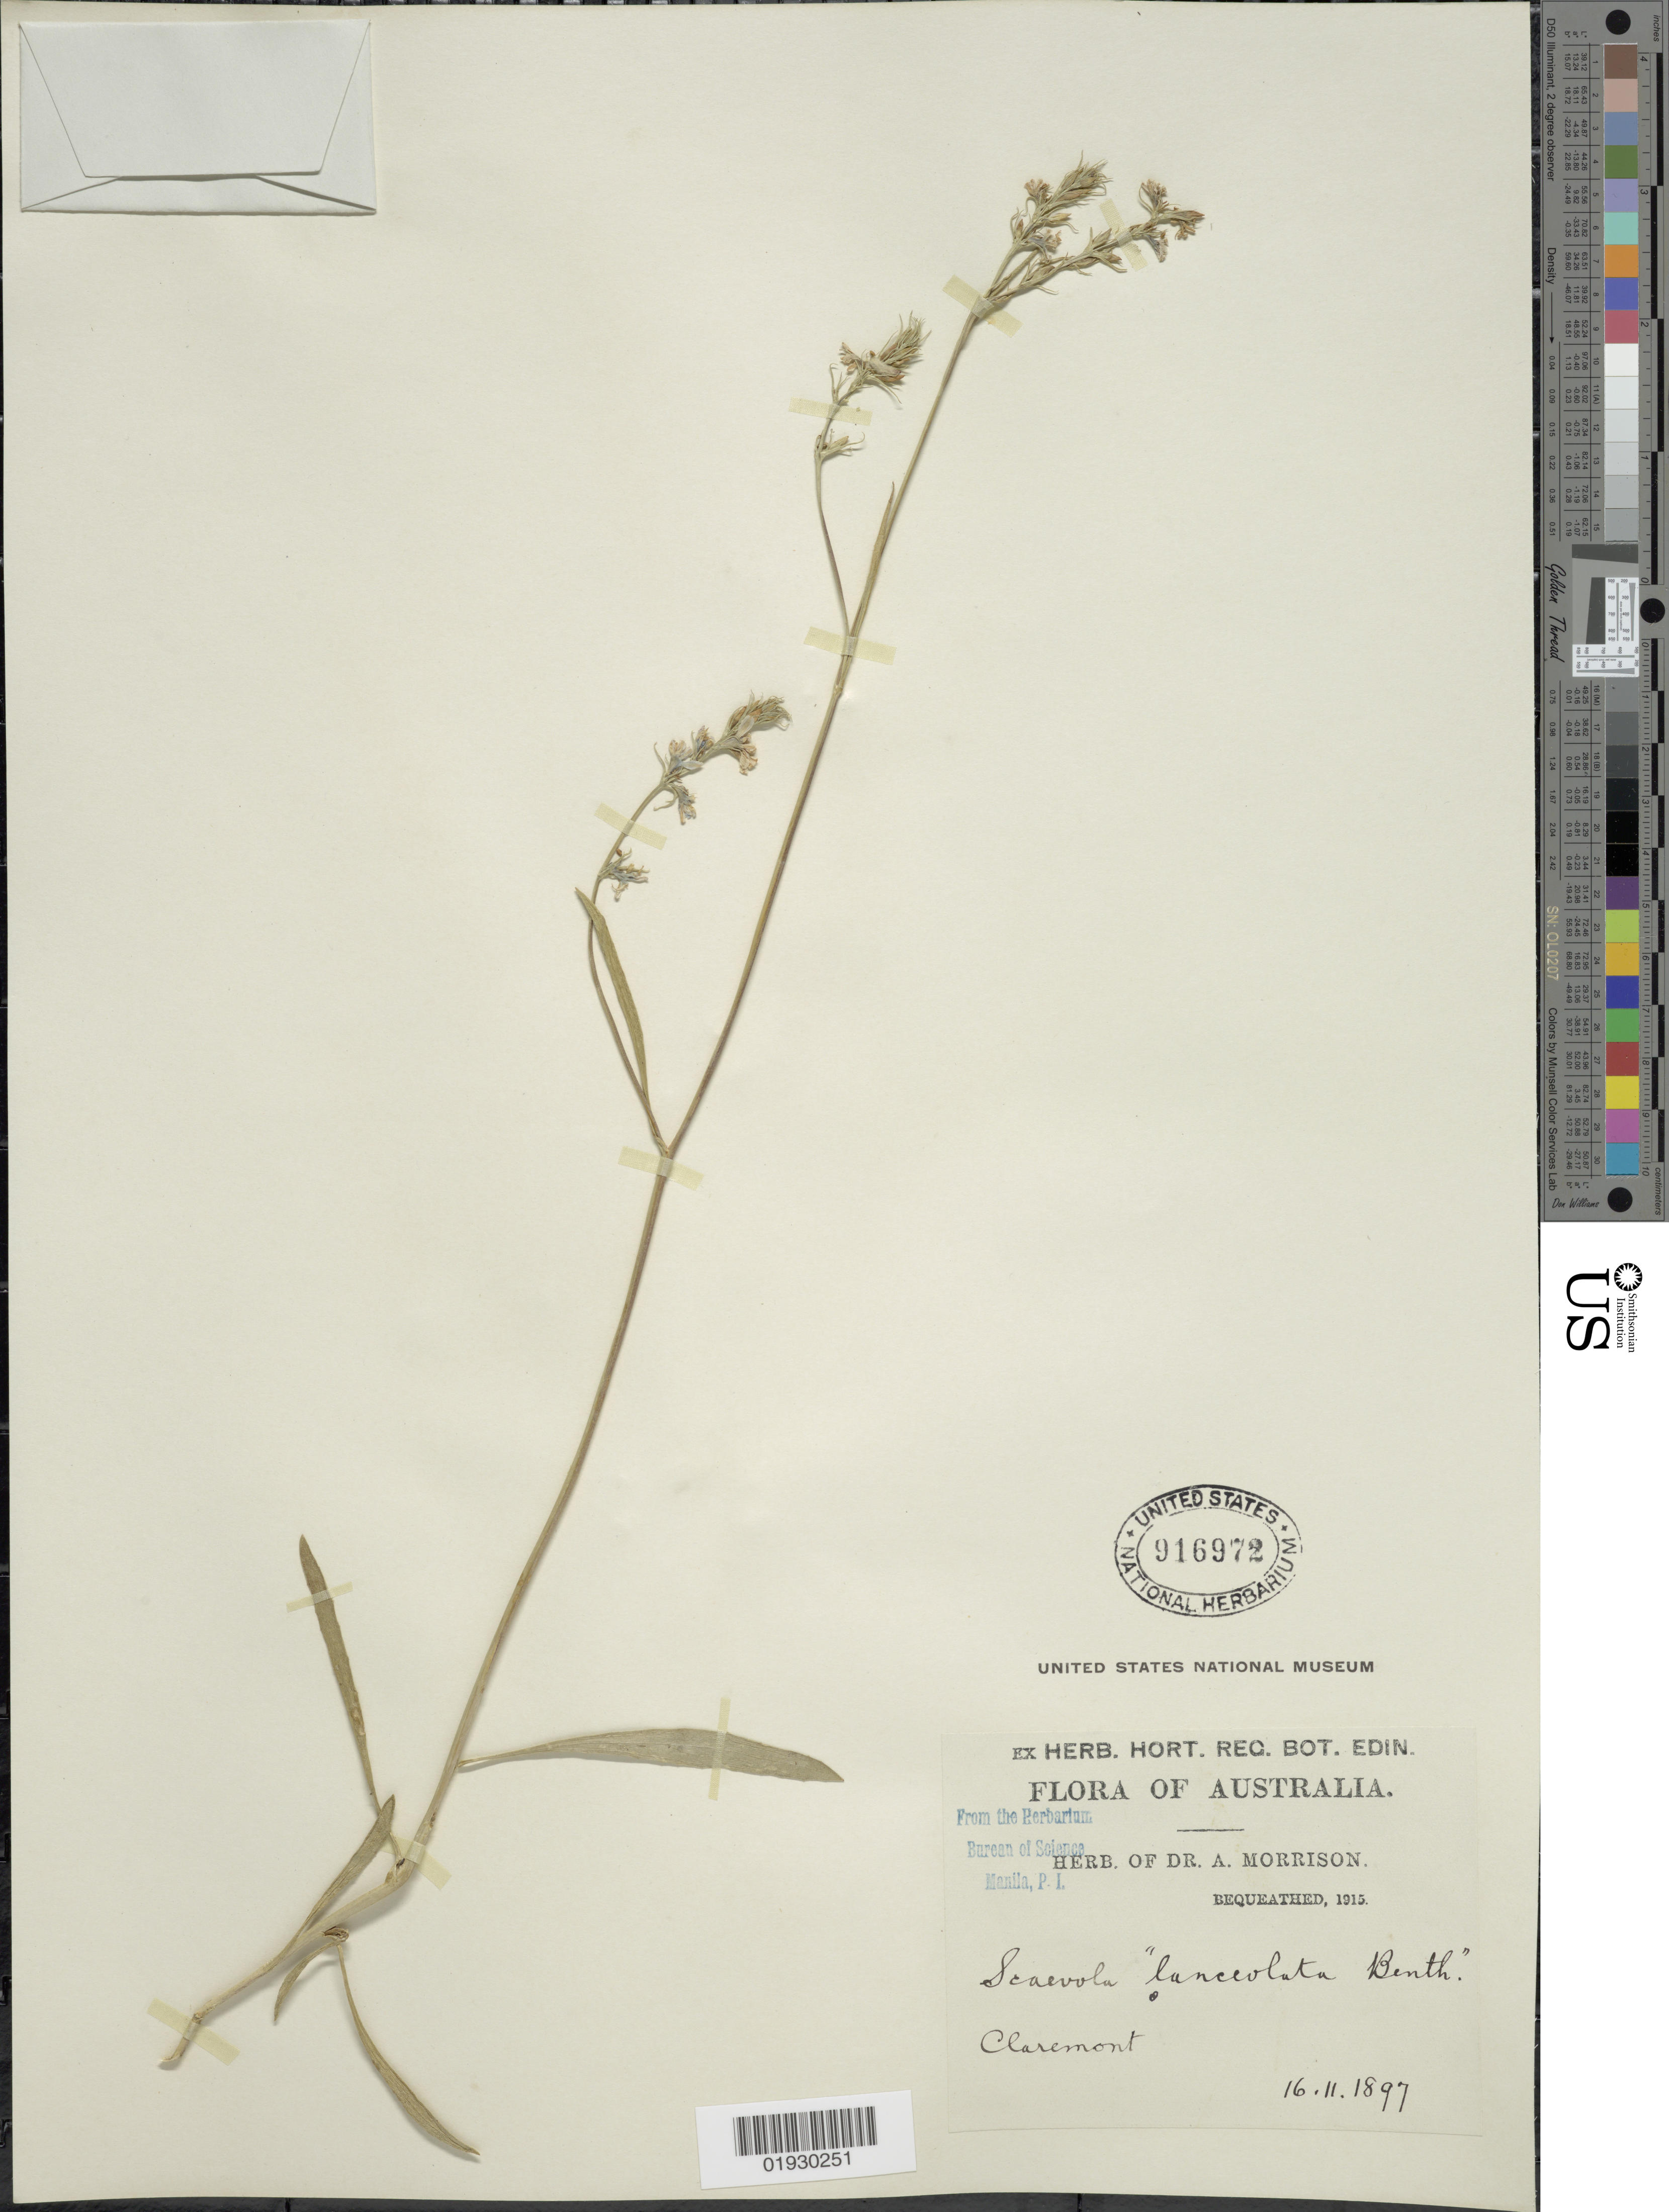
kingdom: Plantae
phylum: Tracheophyta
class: Magnoliopsida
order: Asterales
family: Goodeniaceae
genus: Scaevola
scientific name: Scaevola lanceolata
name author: Benth.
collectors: ex herb. Dr. A. Morrison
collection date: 1897-11-16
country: Australia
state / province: Western Australia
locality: Claremont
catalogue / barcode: US 916972